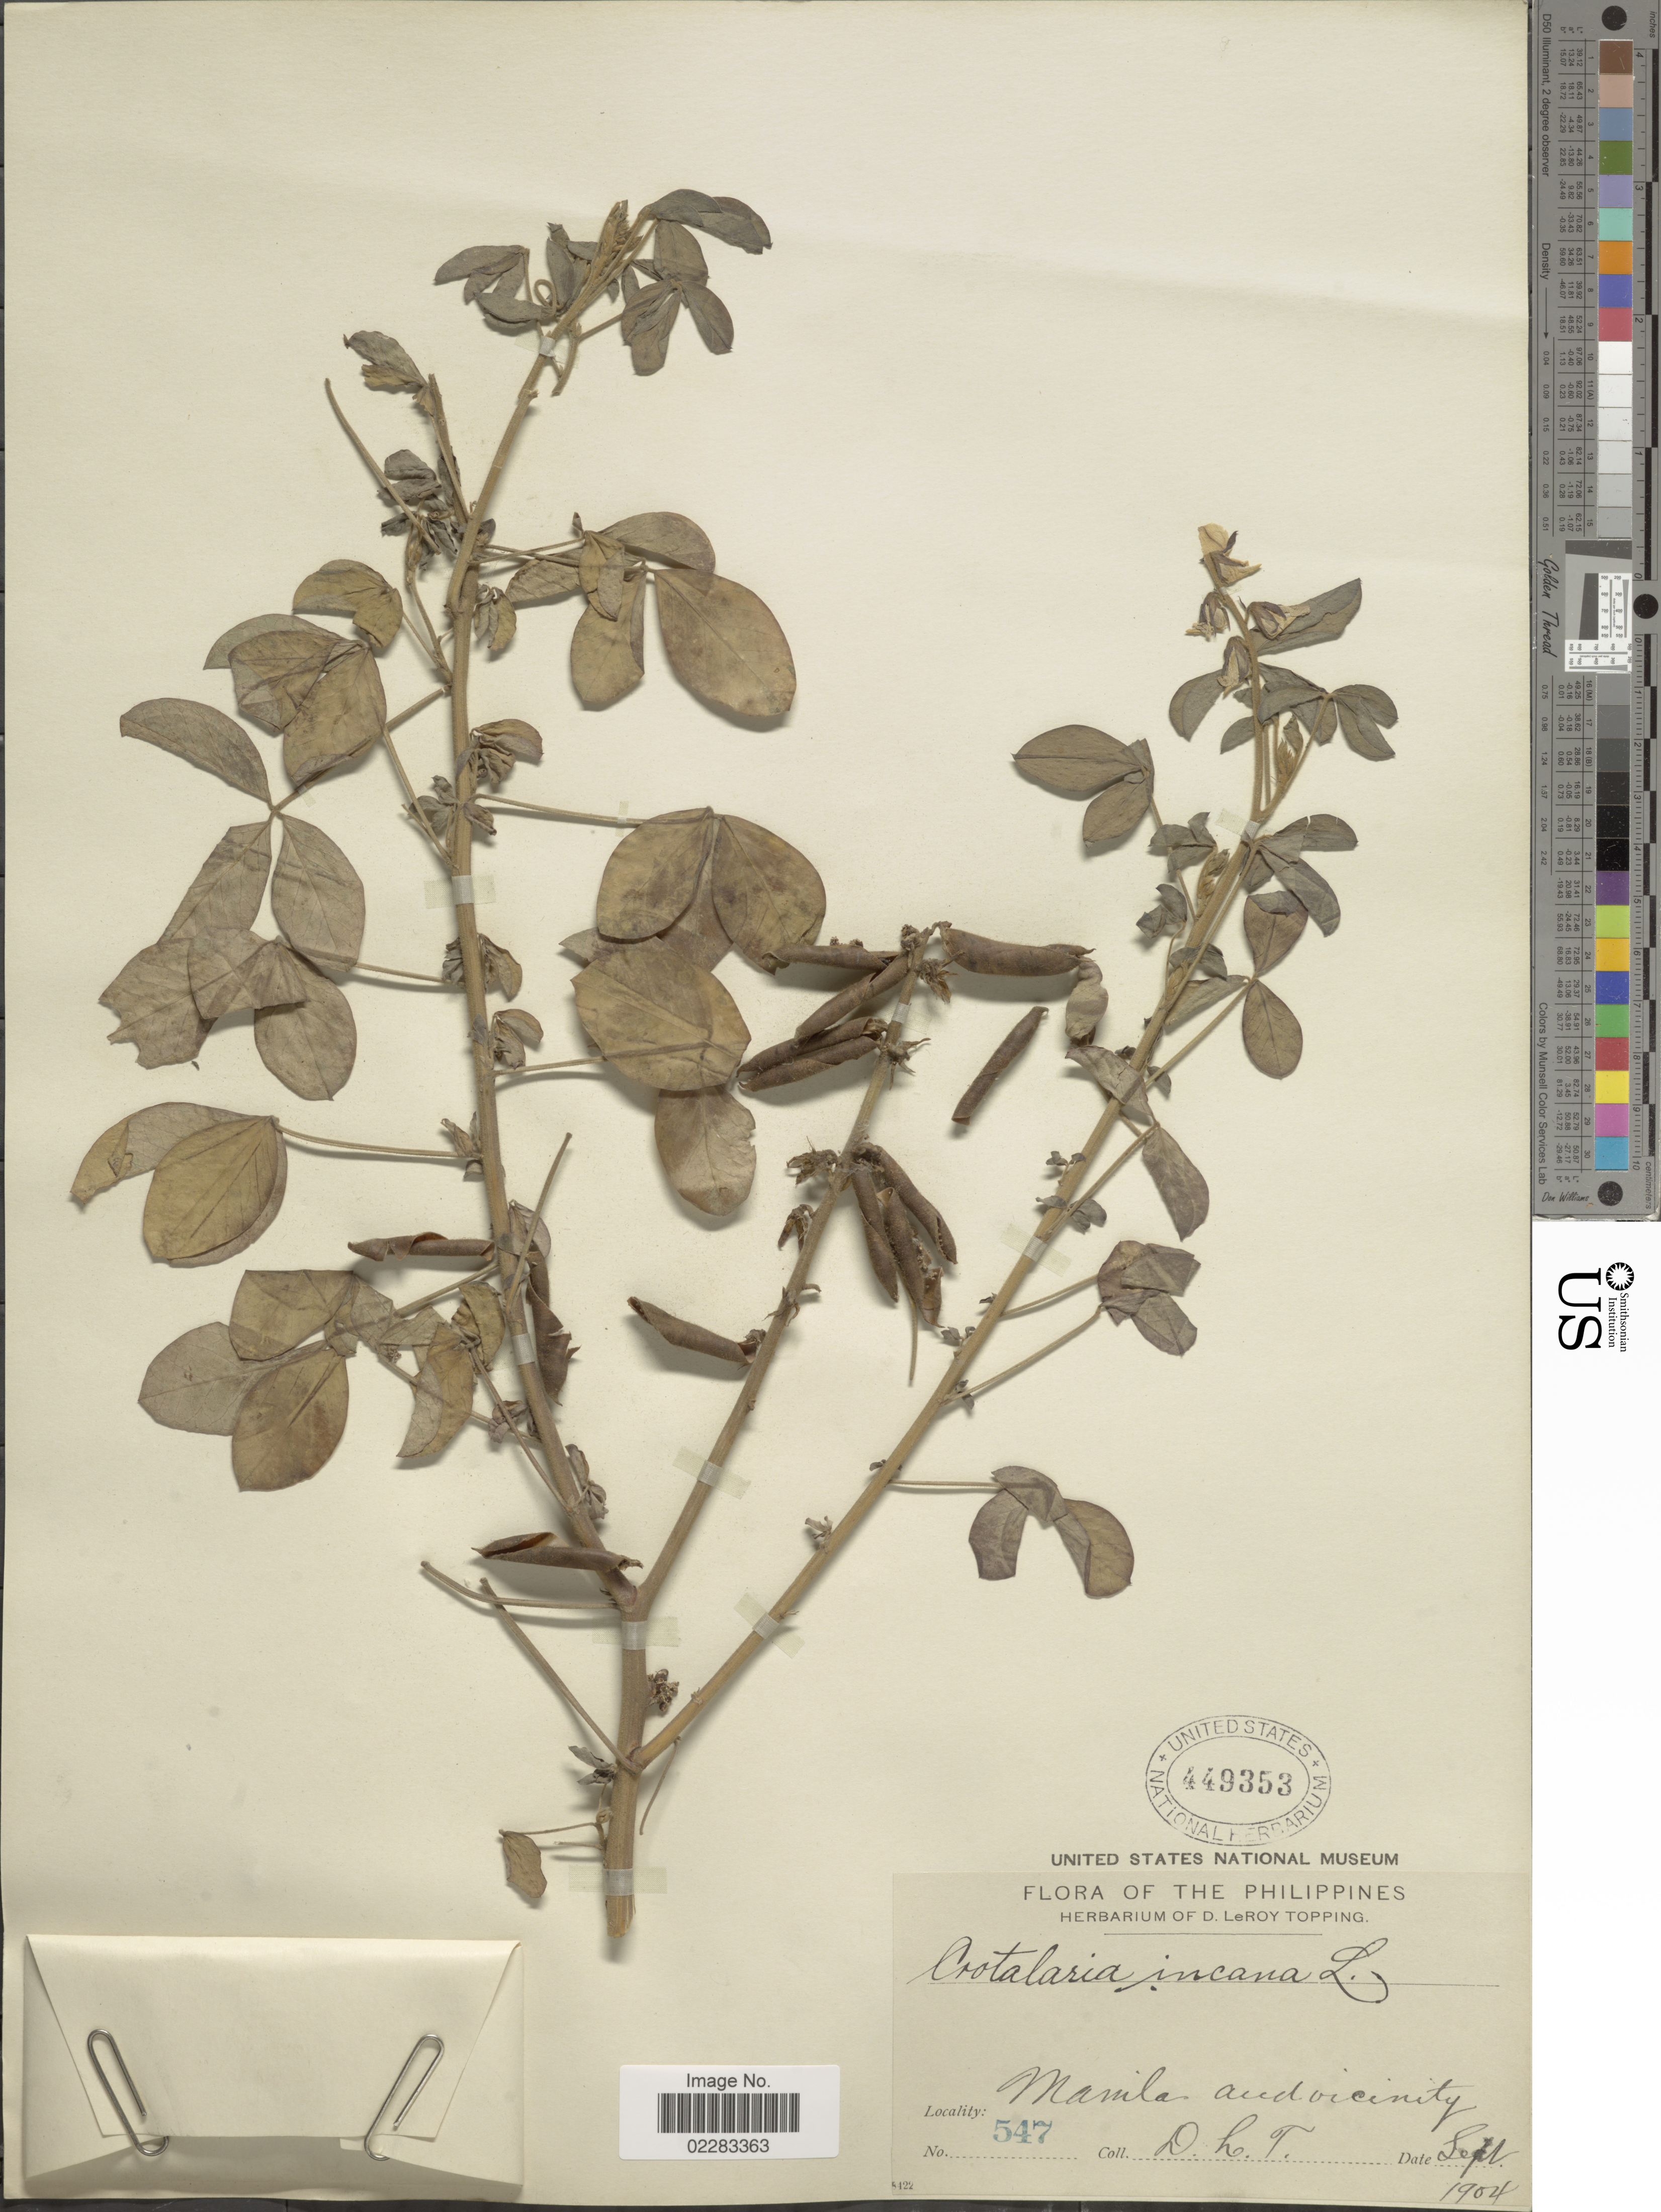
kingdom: Plantae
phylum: Tracheophyta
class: Magnoliopsida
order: Fabales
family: Fabaceae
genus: Crotalaria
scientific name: Crotalaria incana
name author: L.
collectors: D. L. Topping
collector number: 547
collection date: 1904-09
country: Philippines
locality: Manila and vicinity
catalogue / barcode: US 449353